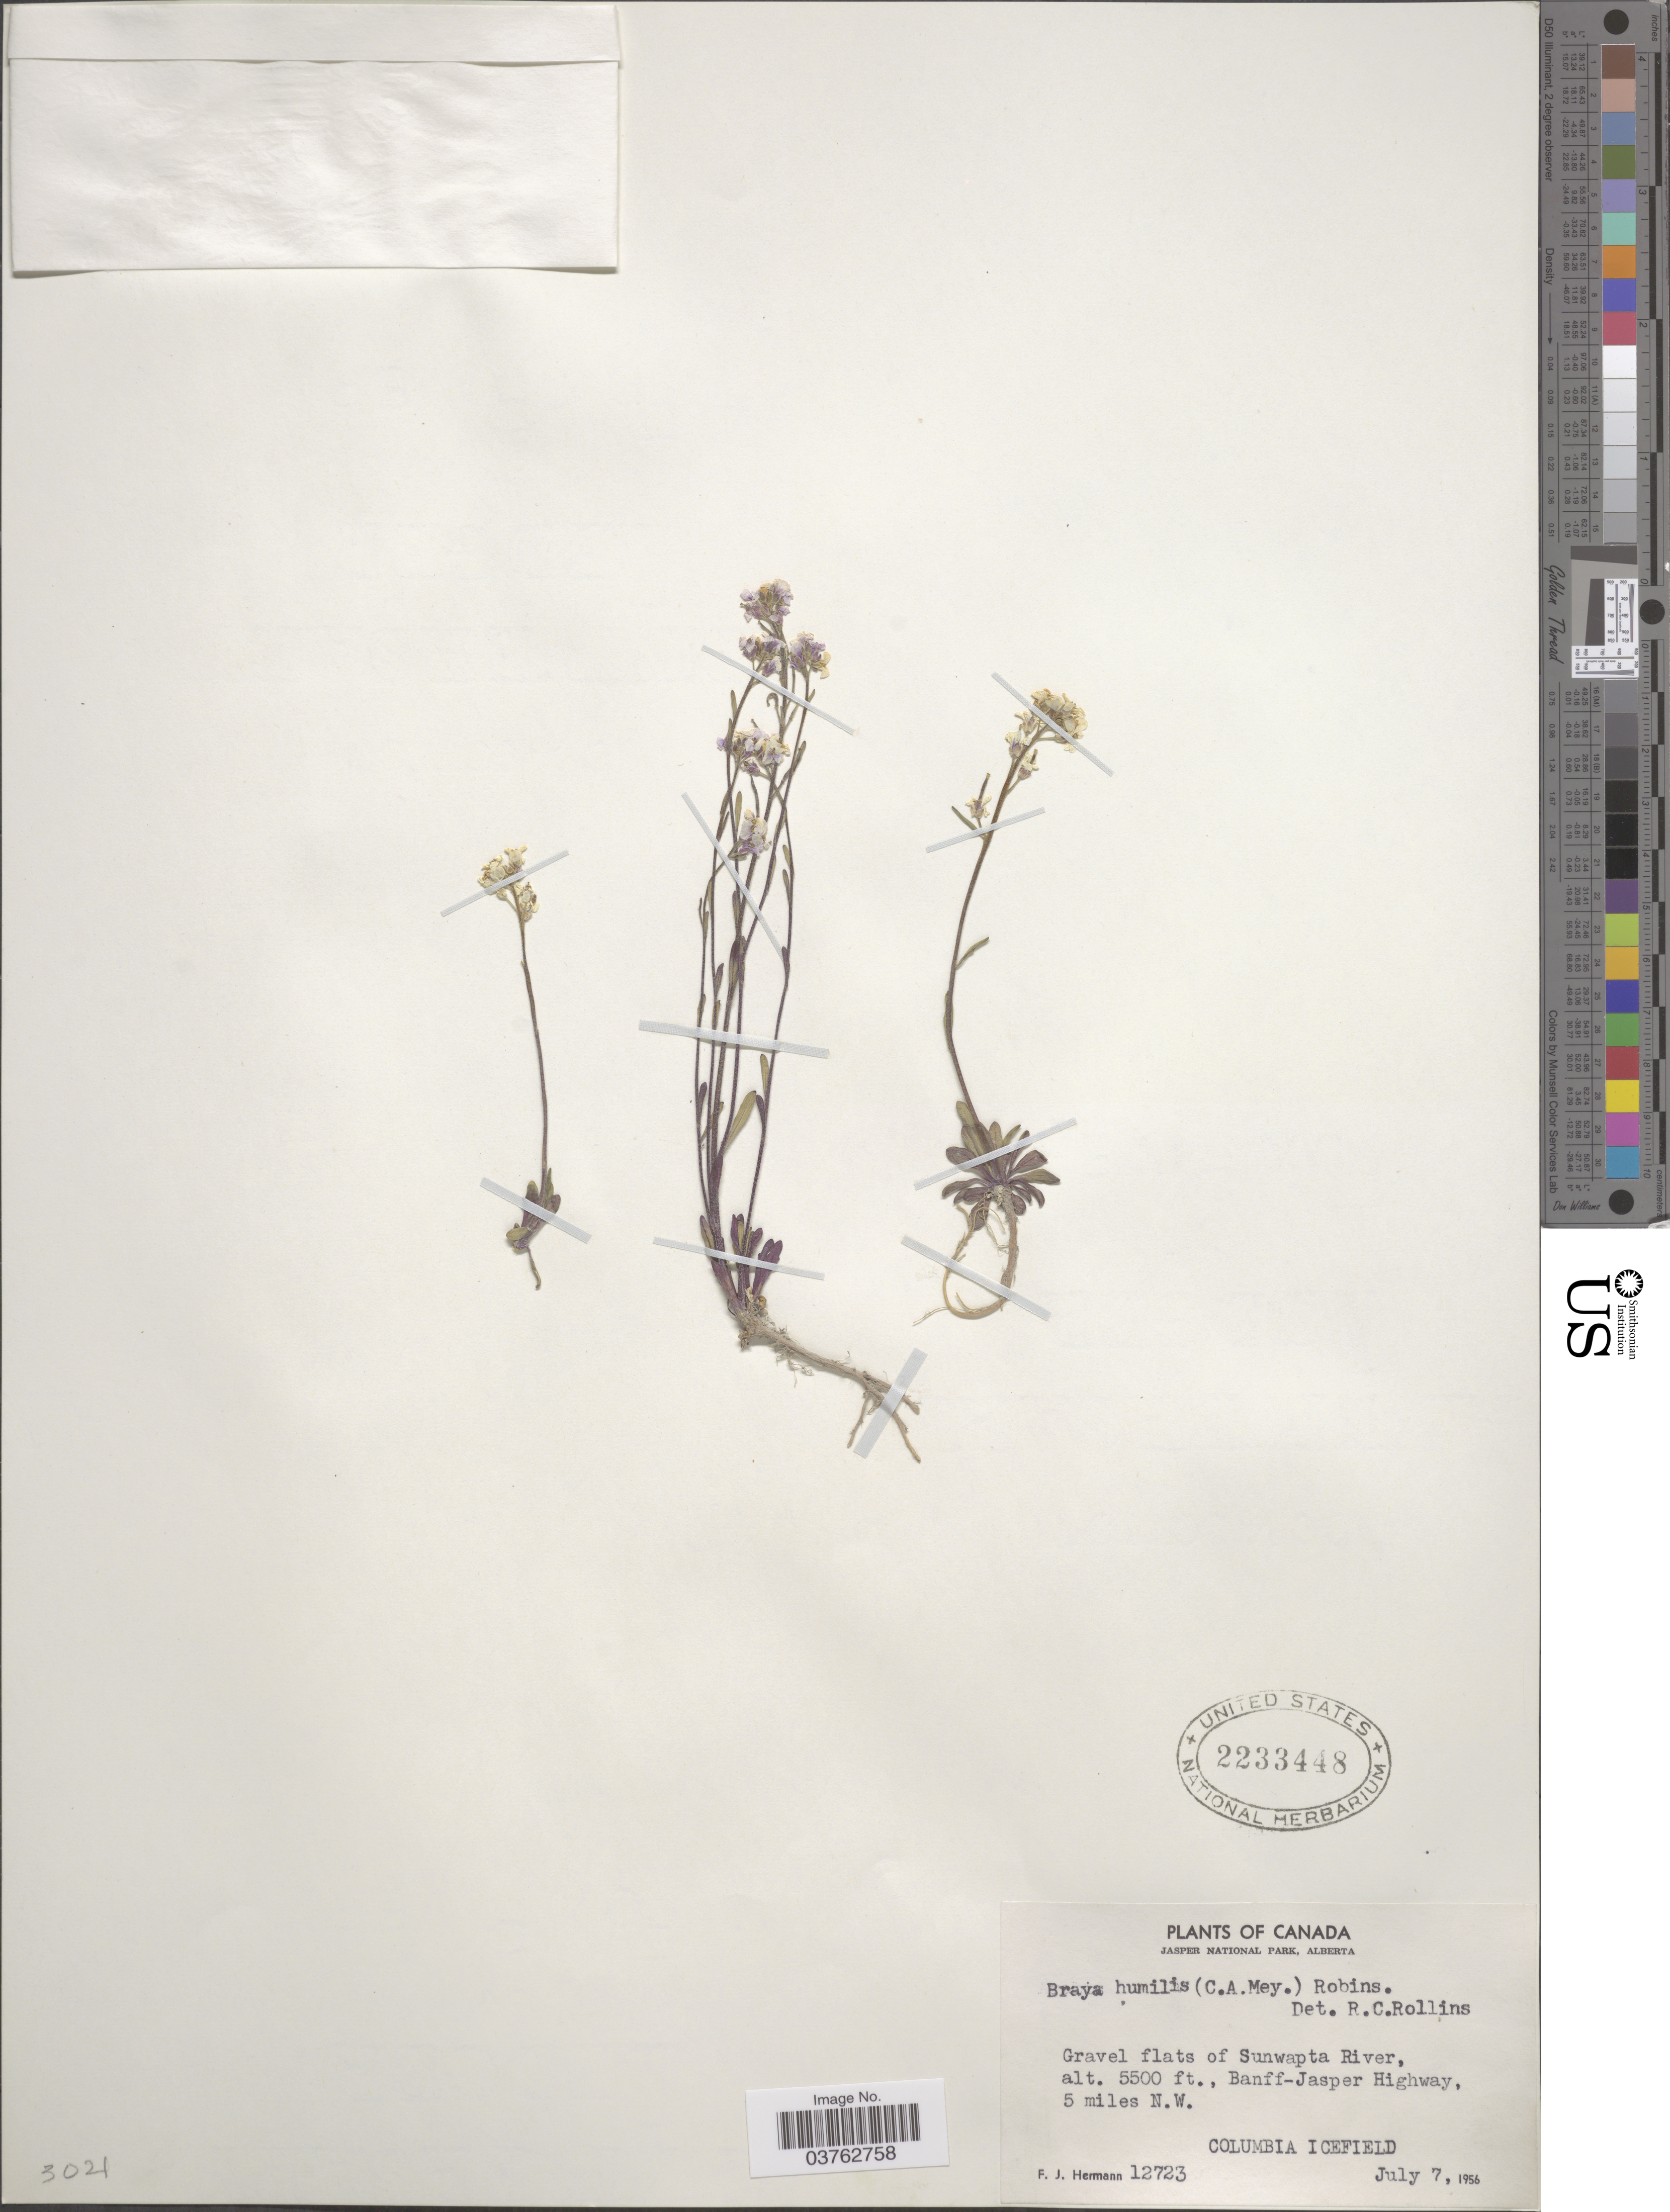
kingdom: Plantae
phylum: Tracheophyta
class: Magnoliopsida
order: Brassicales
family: Brassicaceae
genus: Braya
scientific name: Braya humilis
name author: (C.A. Mey.) B.L. Rob.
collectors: F. J. Hermann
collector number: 12723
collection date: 1956-07-07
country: Canada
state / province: Alberta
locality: Jasper National Park. Gravel flats of Sunwapta River, Banff-Jasper Highway, 5 miles N.W. Columbia Icefield.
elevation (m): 1676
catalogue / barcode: US 2233448